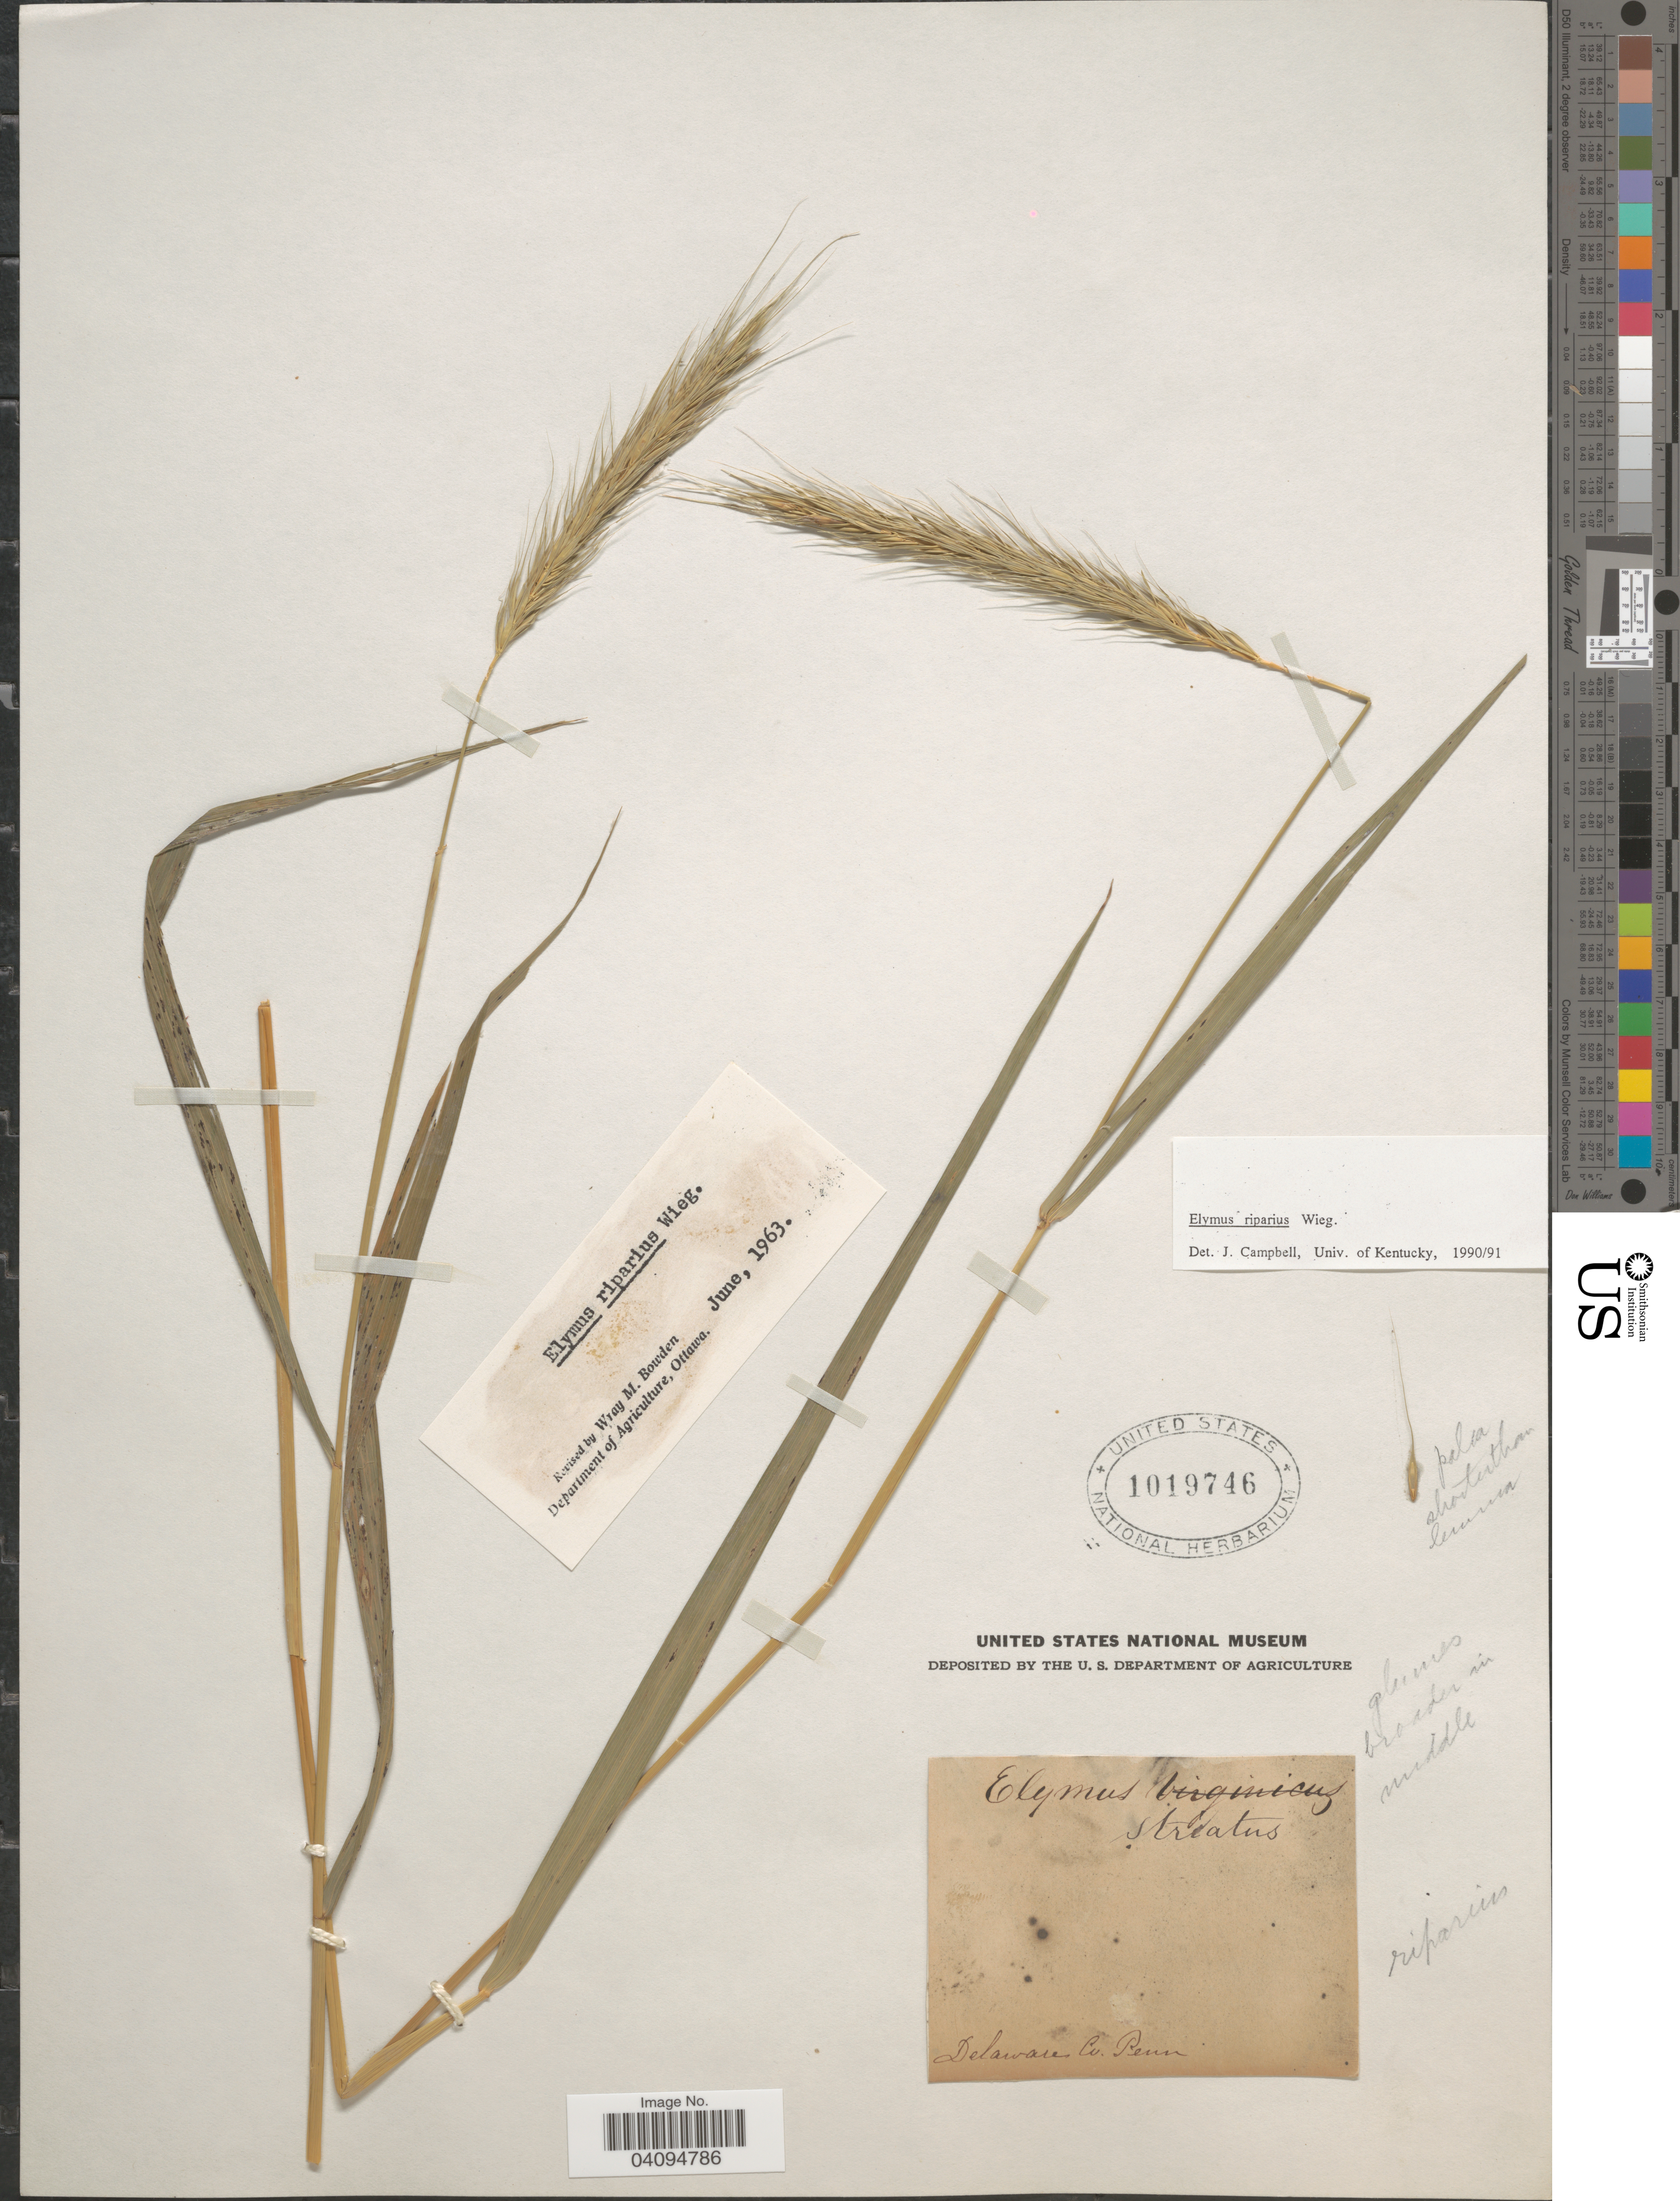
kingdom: Plantae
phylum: Tracheophyta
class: Liliopsida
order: Poales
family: Poaceae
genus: Elymus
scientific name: Elymus riparius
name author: Wiegand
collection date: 1963-06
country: United States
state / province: Pennsylvania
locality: Delaware Co.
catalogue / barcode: US 1019746